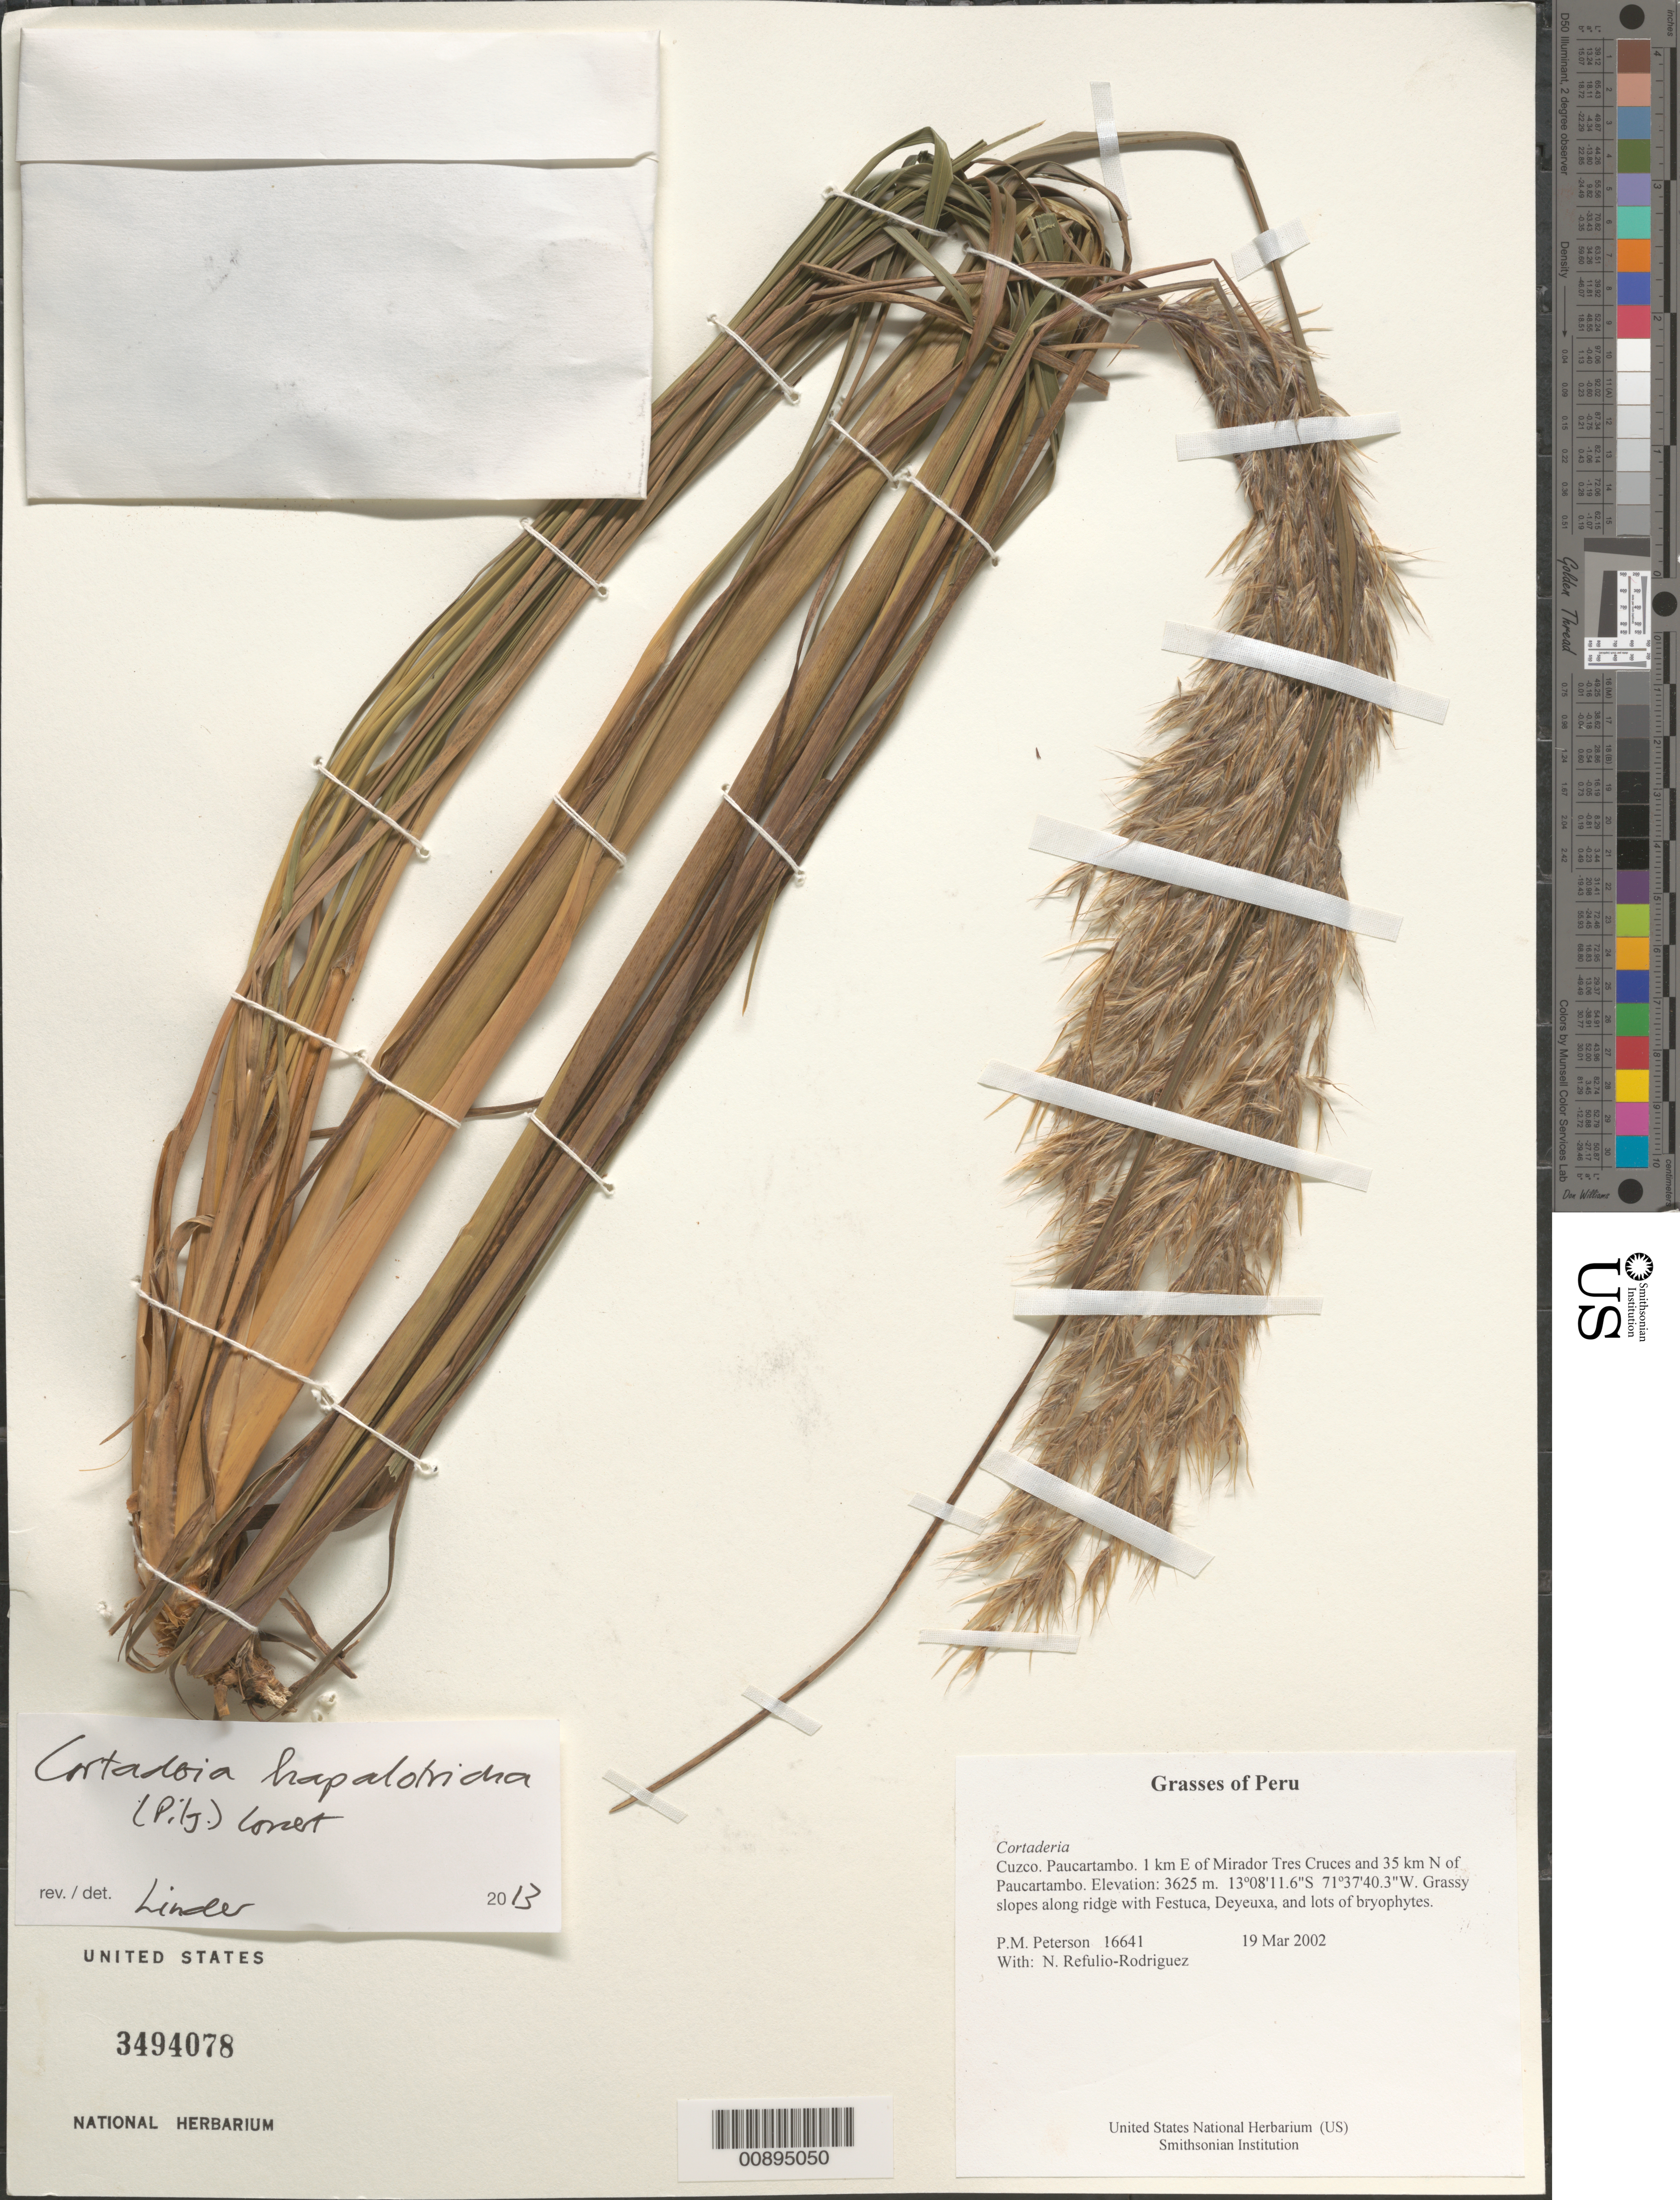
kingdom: Plantae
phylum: Tracheophyta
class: Liliopsida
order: Poales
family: Poaceae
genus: Cortaderia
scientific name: Cortaderia sp.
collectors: P. M. Peterson & N. Refulio-Rodríguez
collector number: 16641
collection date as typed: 19 Mar 2002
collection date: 2002-03-19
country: Peru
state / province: Cusco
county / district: Paucartambo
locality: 1 km E of Mirador Tres Cruces and 35 km N of Paucartambo.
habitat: Grassy slopes along ridge with ~Festuca, Deyeuxa~, and lots of bryophytes.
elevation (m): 3625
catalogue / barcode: US 3494078